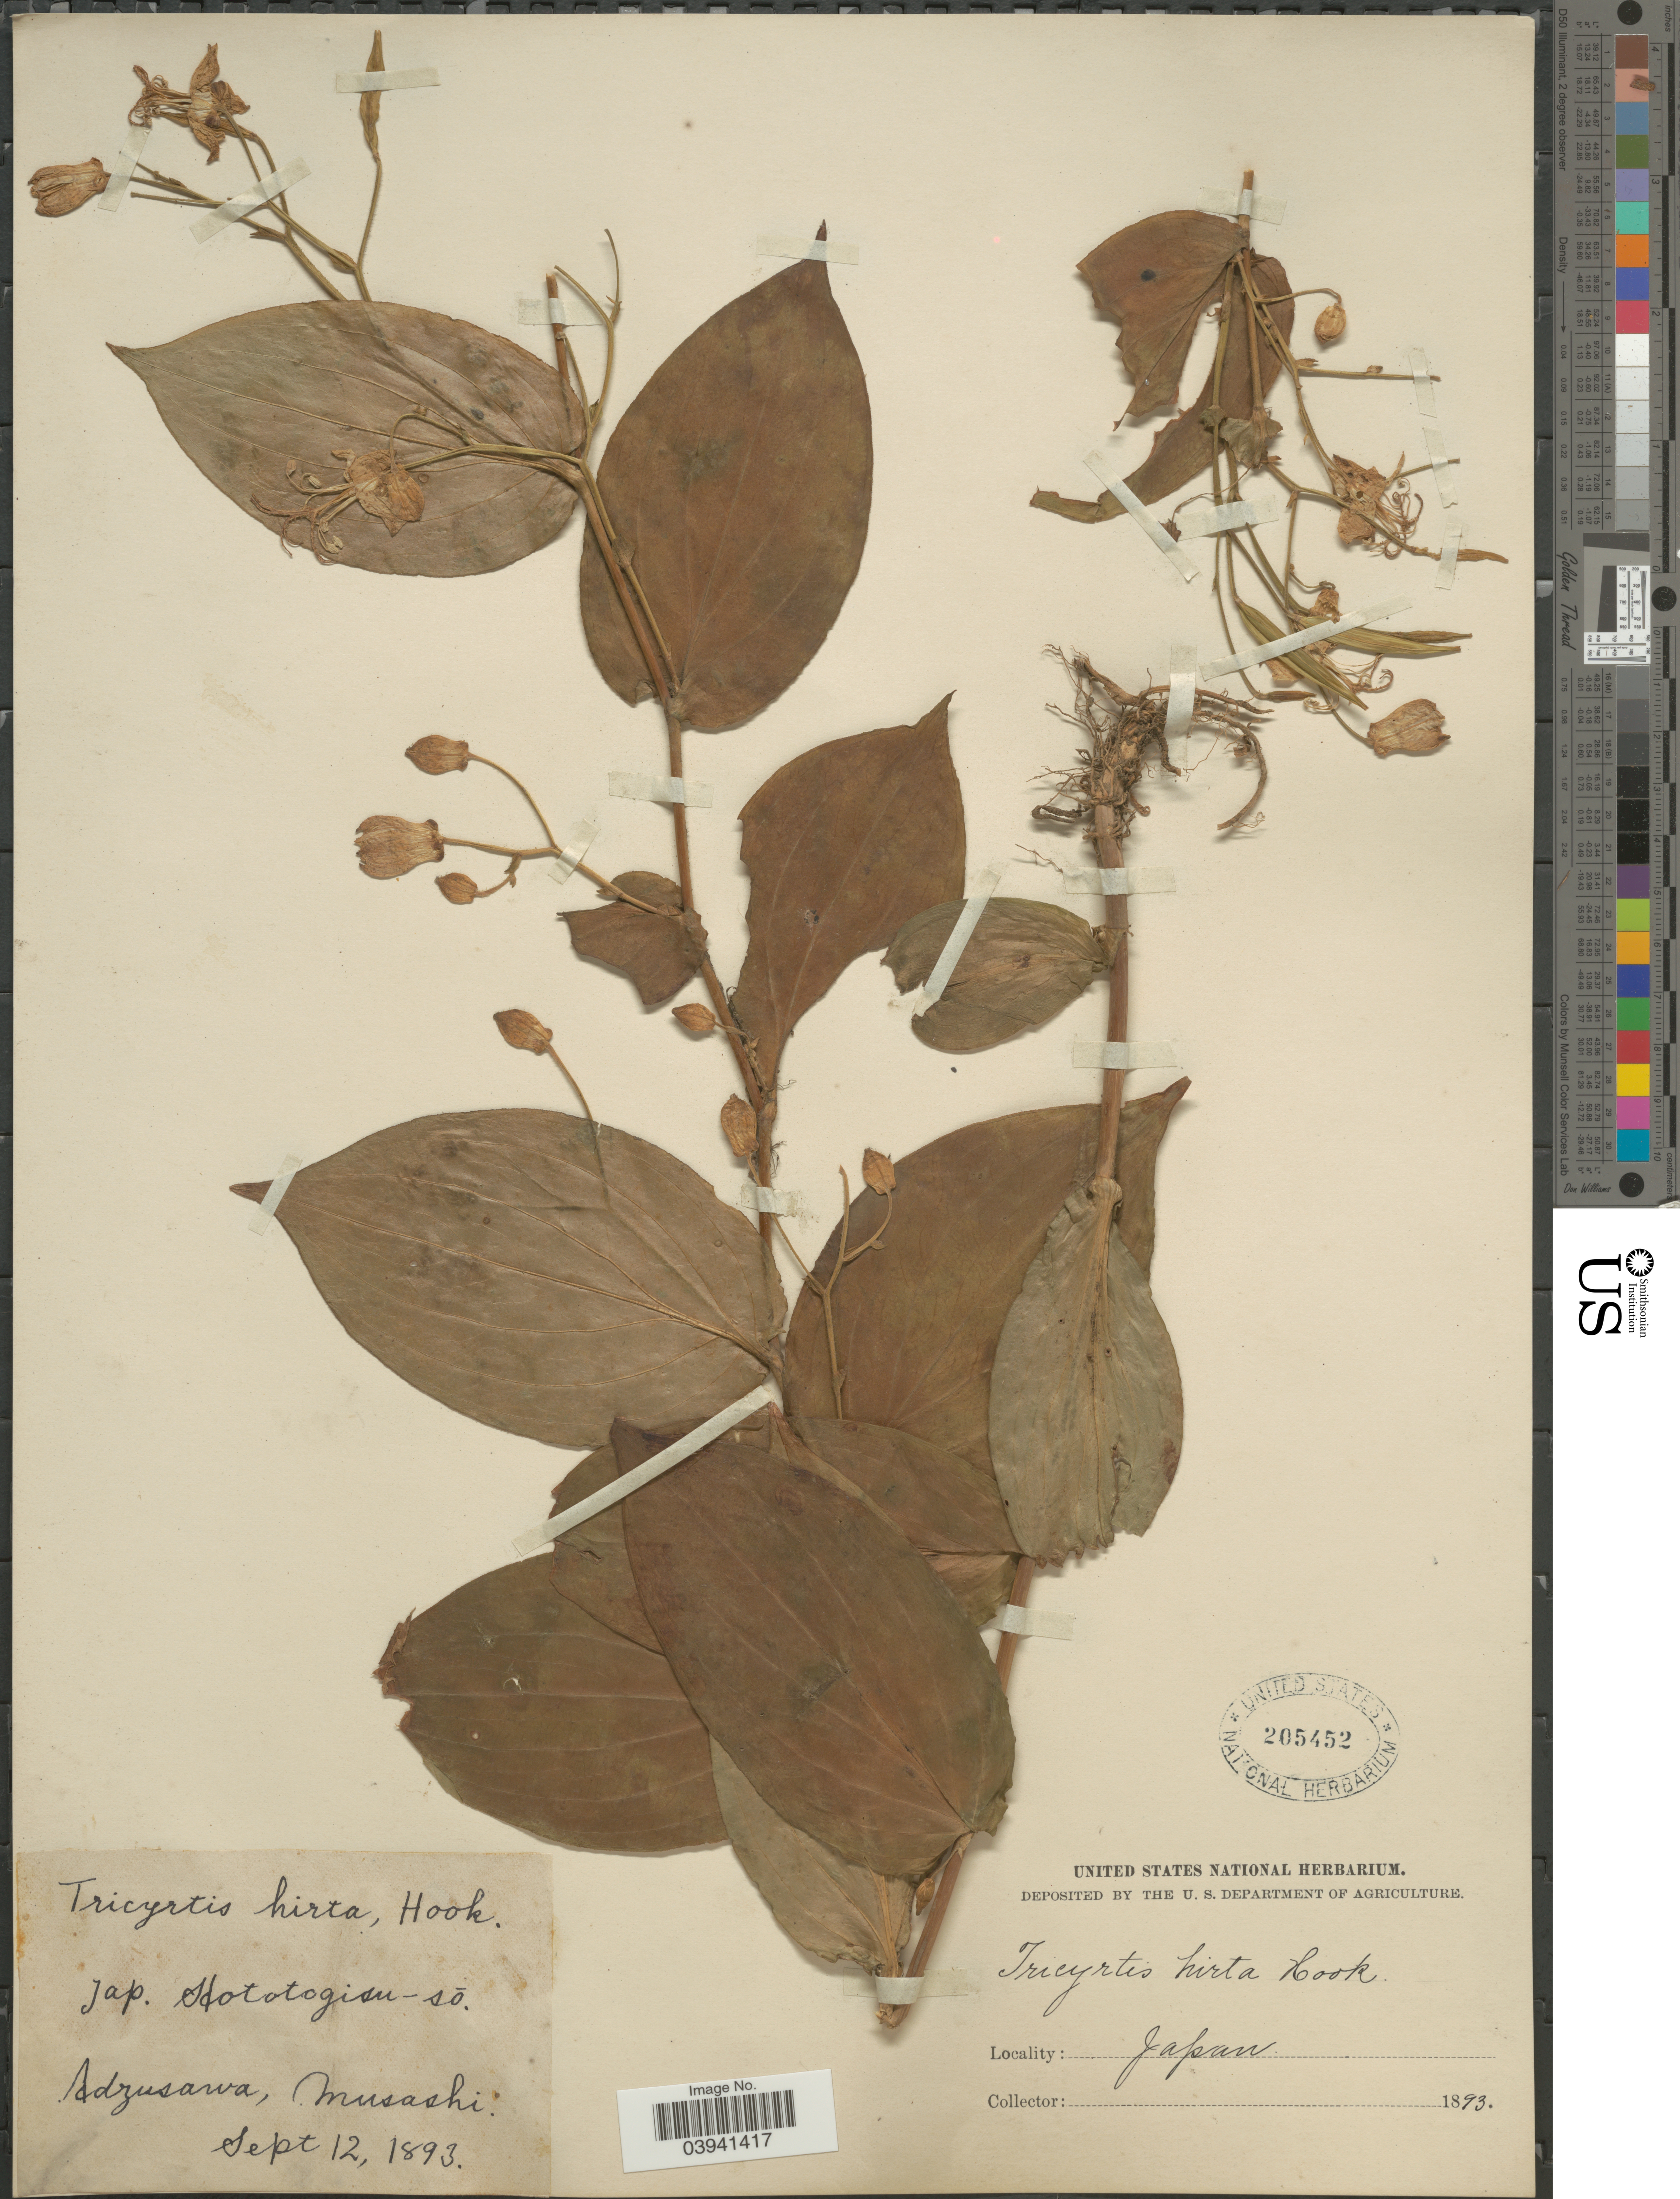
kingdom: Plantae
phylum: Tracheophyta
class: Liliopsida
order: Liliales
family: Liliaceae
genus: Tricyrtis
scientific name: Tricyrtis hirta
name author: (Thunb.) Hook.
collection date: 1893-09-12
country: Japan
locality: Adzusawa, Musashi.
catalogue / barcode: US 205452